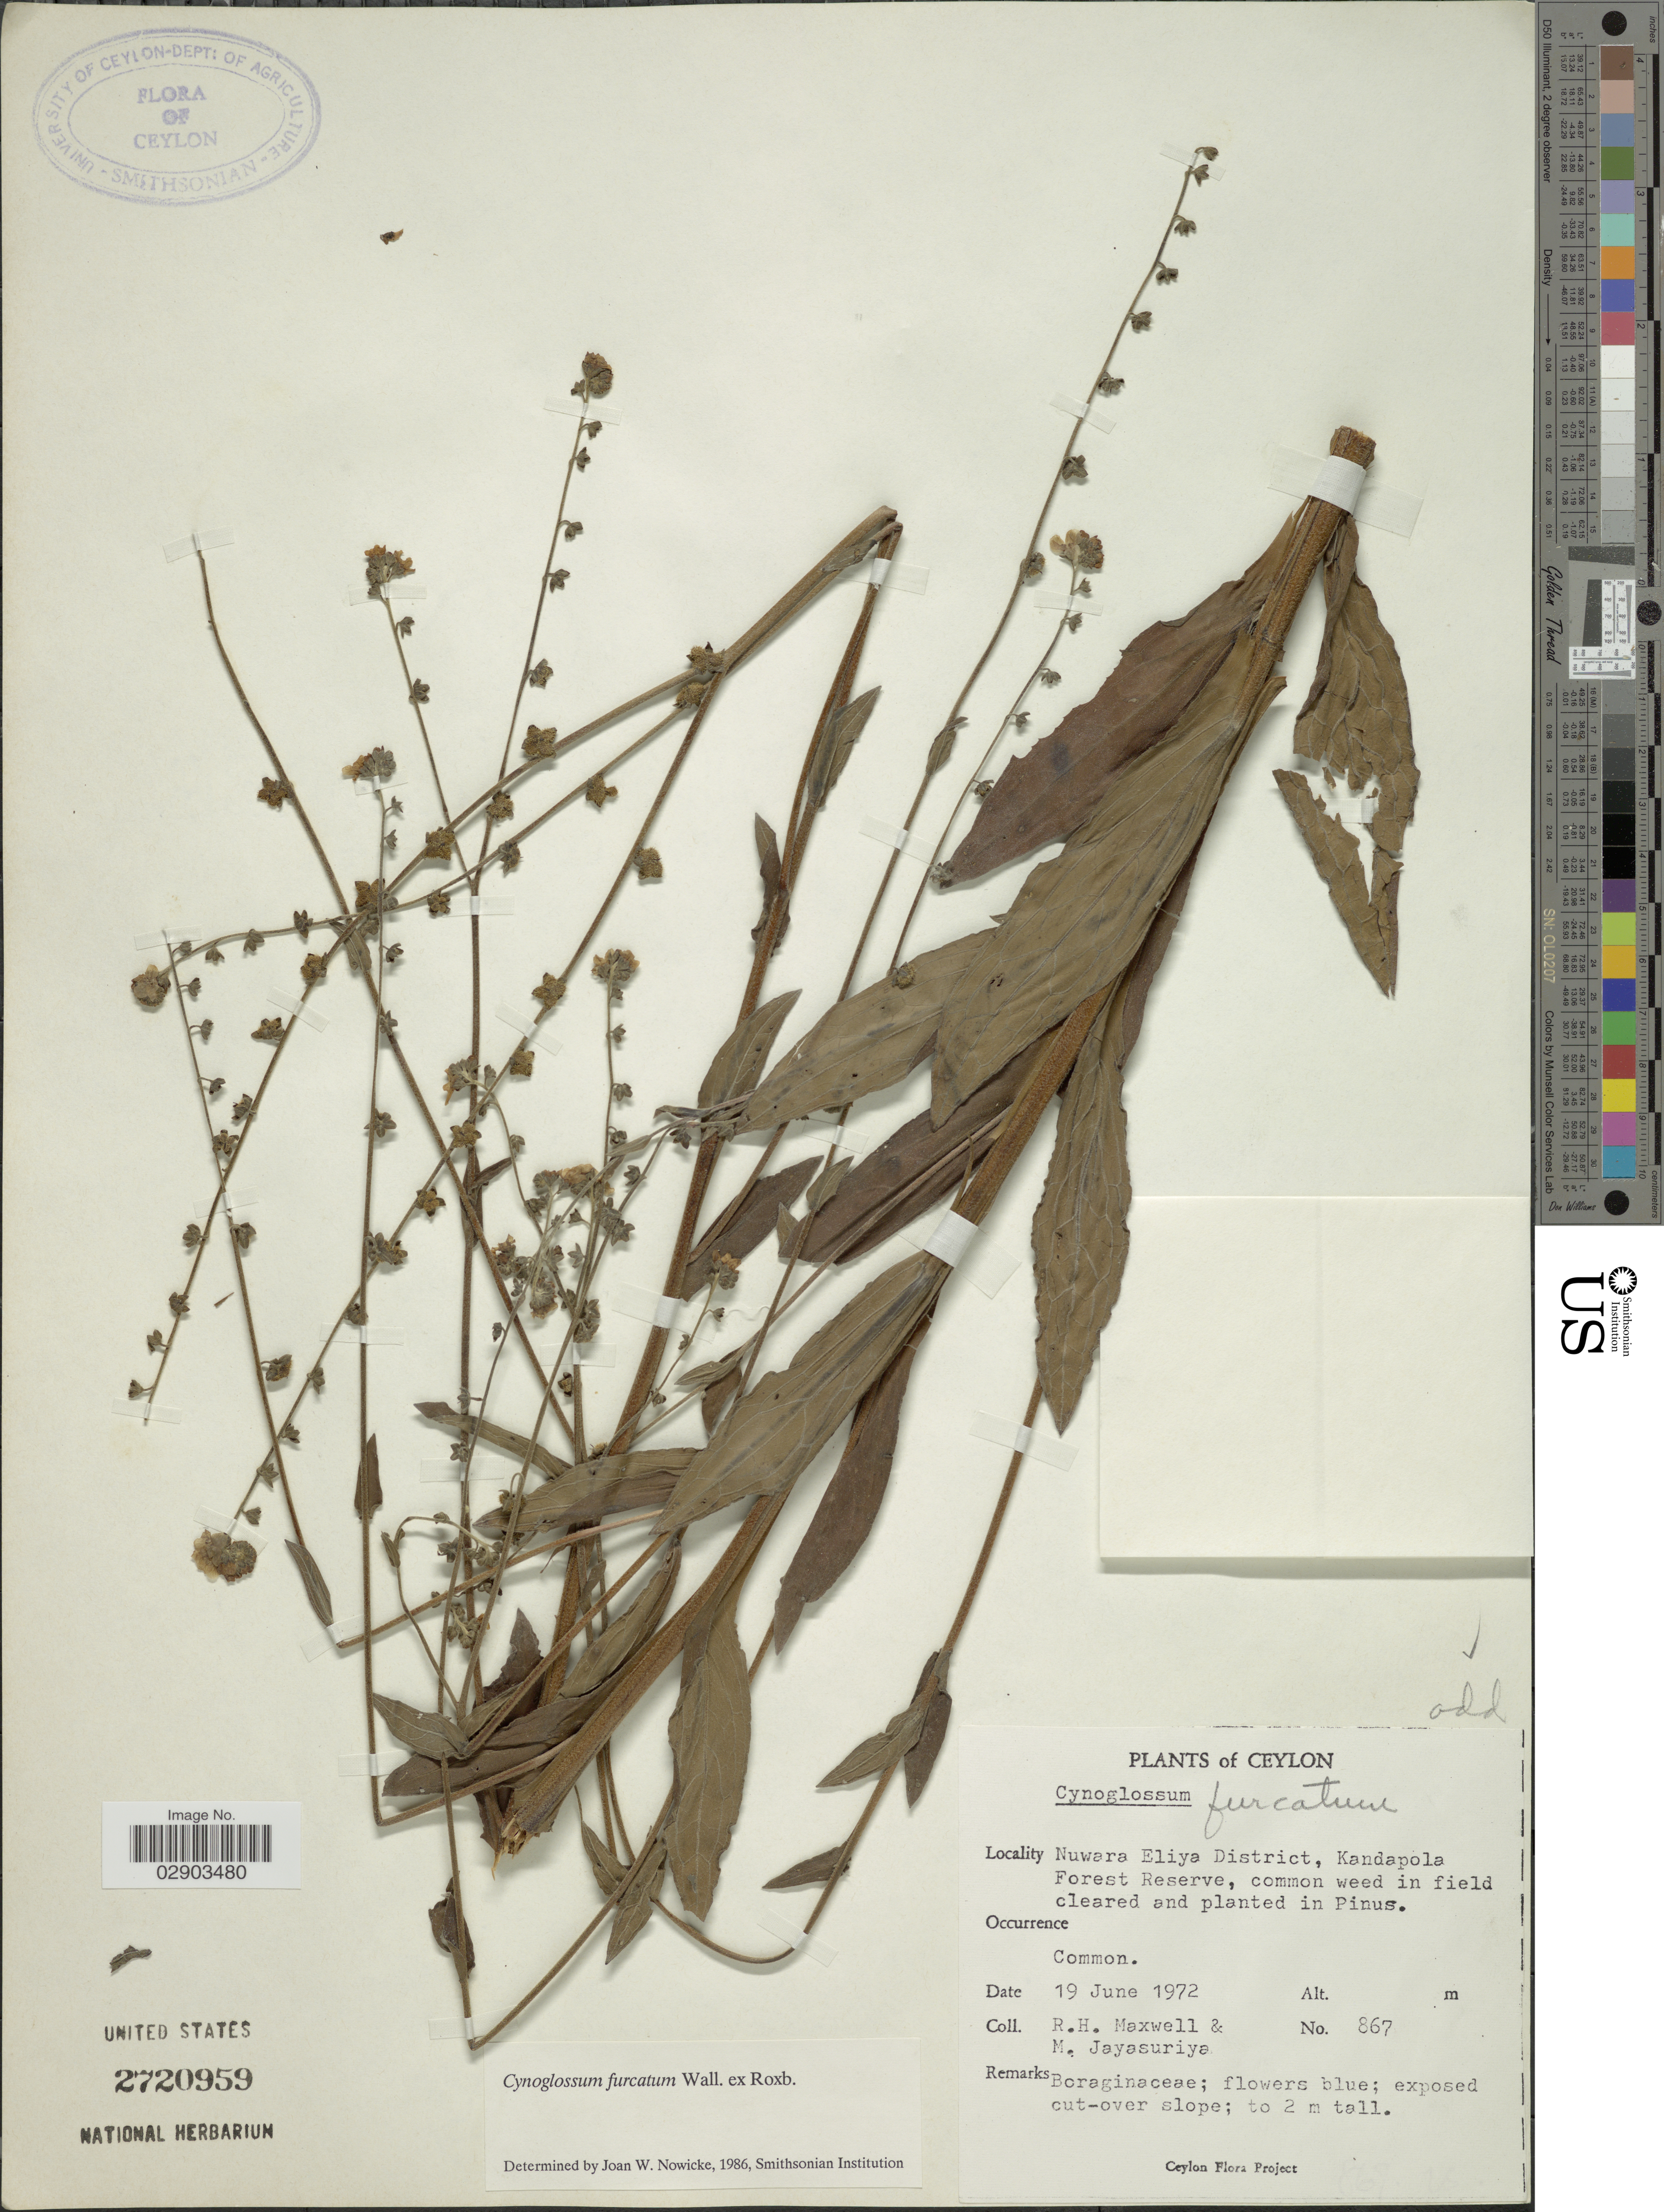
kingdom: Plantae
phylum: Tracheophyta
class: Magnoliopsida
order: Boraginales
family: Boraginaceae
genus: Cynoglossum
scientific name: Cynoglossum furcatum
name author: Wall.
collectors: R. Maxwell & M. Jayasuriya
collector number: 867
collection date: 1972-06-19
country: Sri Lanka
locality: Ceylon. Nuwara Eliya District, Kandapola Forest Reserve.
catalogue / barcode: US 2720959